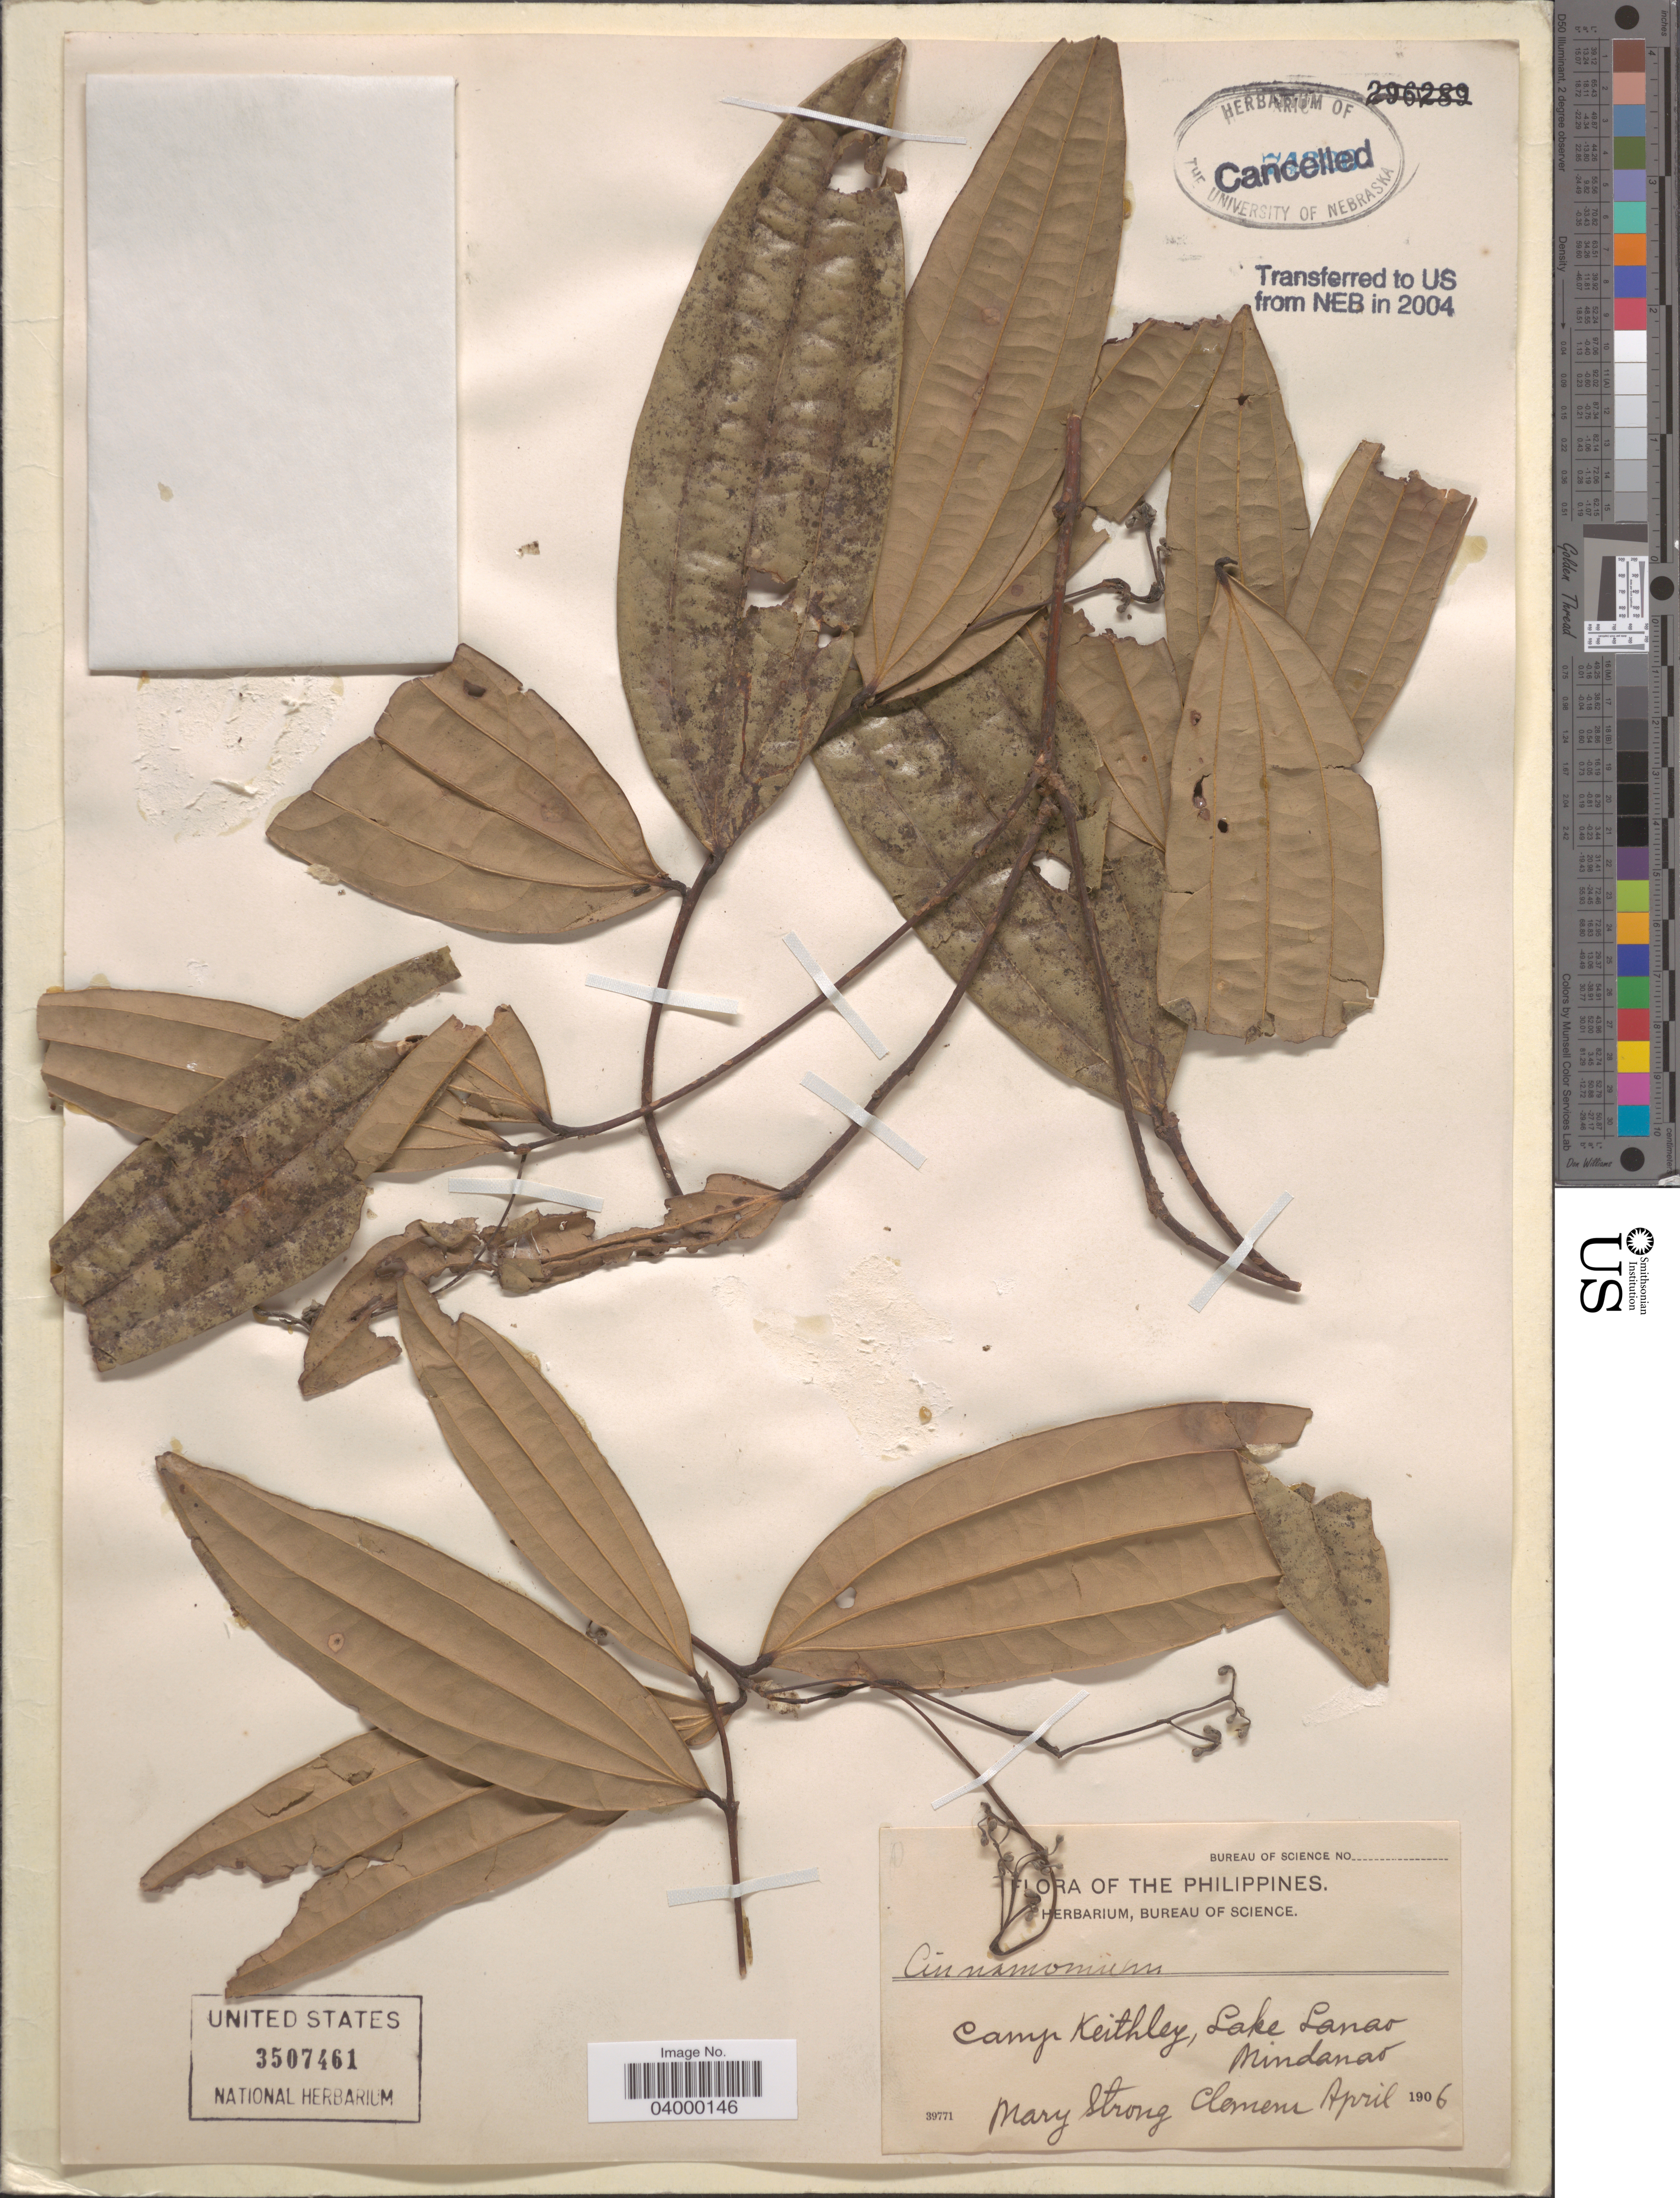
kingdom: Plantae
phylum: Tracheophyta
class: Magnoliopsida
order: Laurales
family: Lauraceae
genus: Cinnamomum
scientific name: Cinnamomum sp.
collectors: M. S. Clemens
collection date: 1906-04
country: Philippines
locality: Camp Keithley, Lake Lanao. Mindanao.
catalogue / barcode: US 3507461